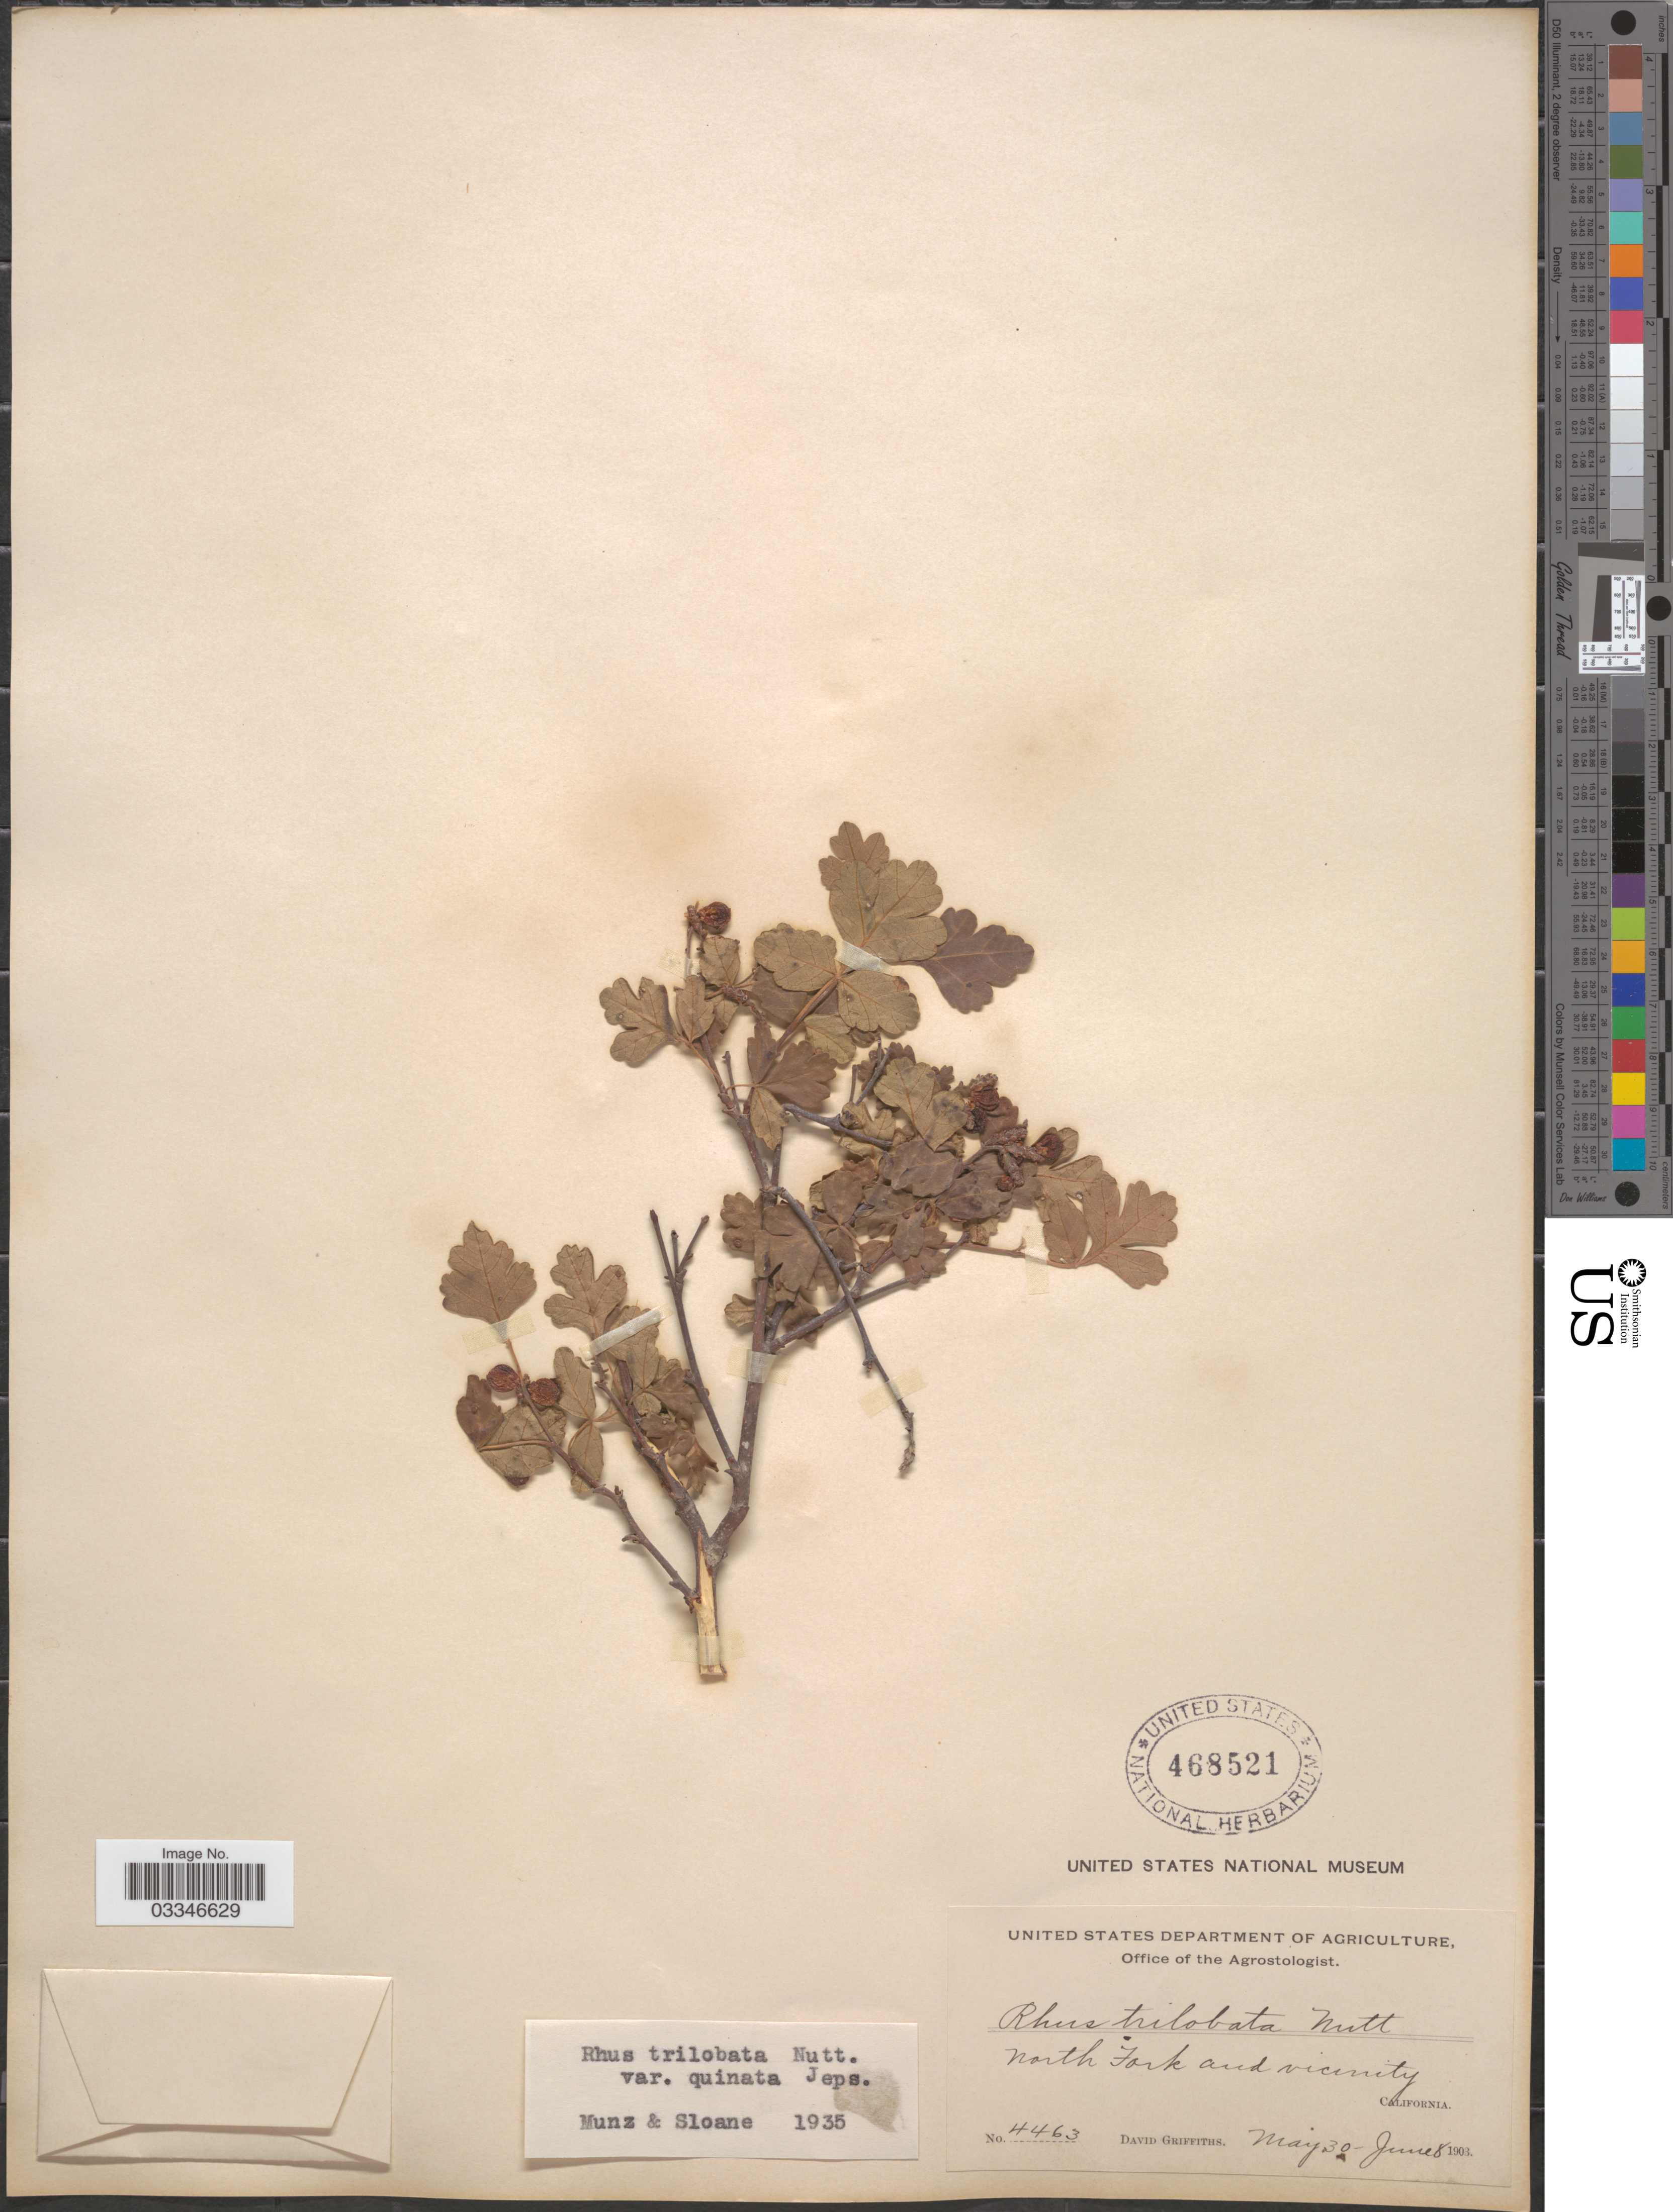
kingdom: Plantae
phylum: Tracheophyta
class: Magnoliopsida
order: Sapindales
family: Anacardiaceae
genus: Rhus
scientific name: Rhus trilobata var. quinata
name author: Jeps.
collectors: D. Griffiths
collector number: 4463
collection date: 1903-05-30/1903-06-08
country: United States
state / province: California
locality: North Fork and vicinity.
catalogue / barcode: US 468521